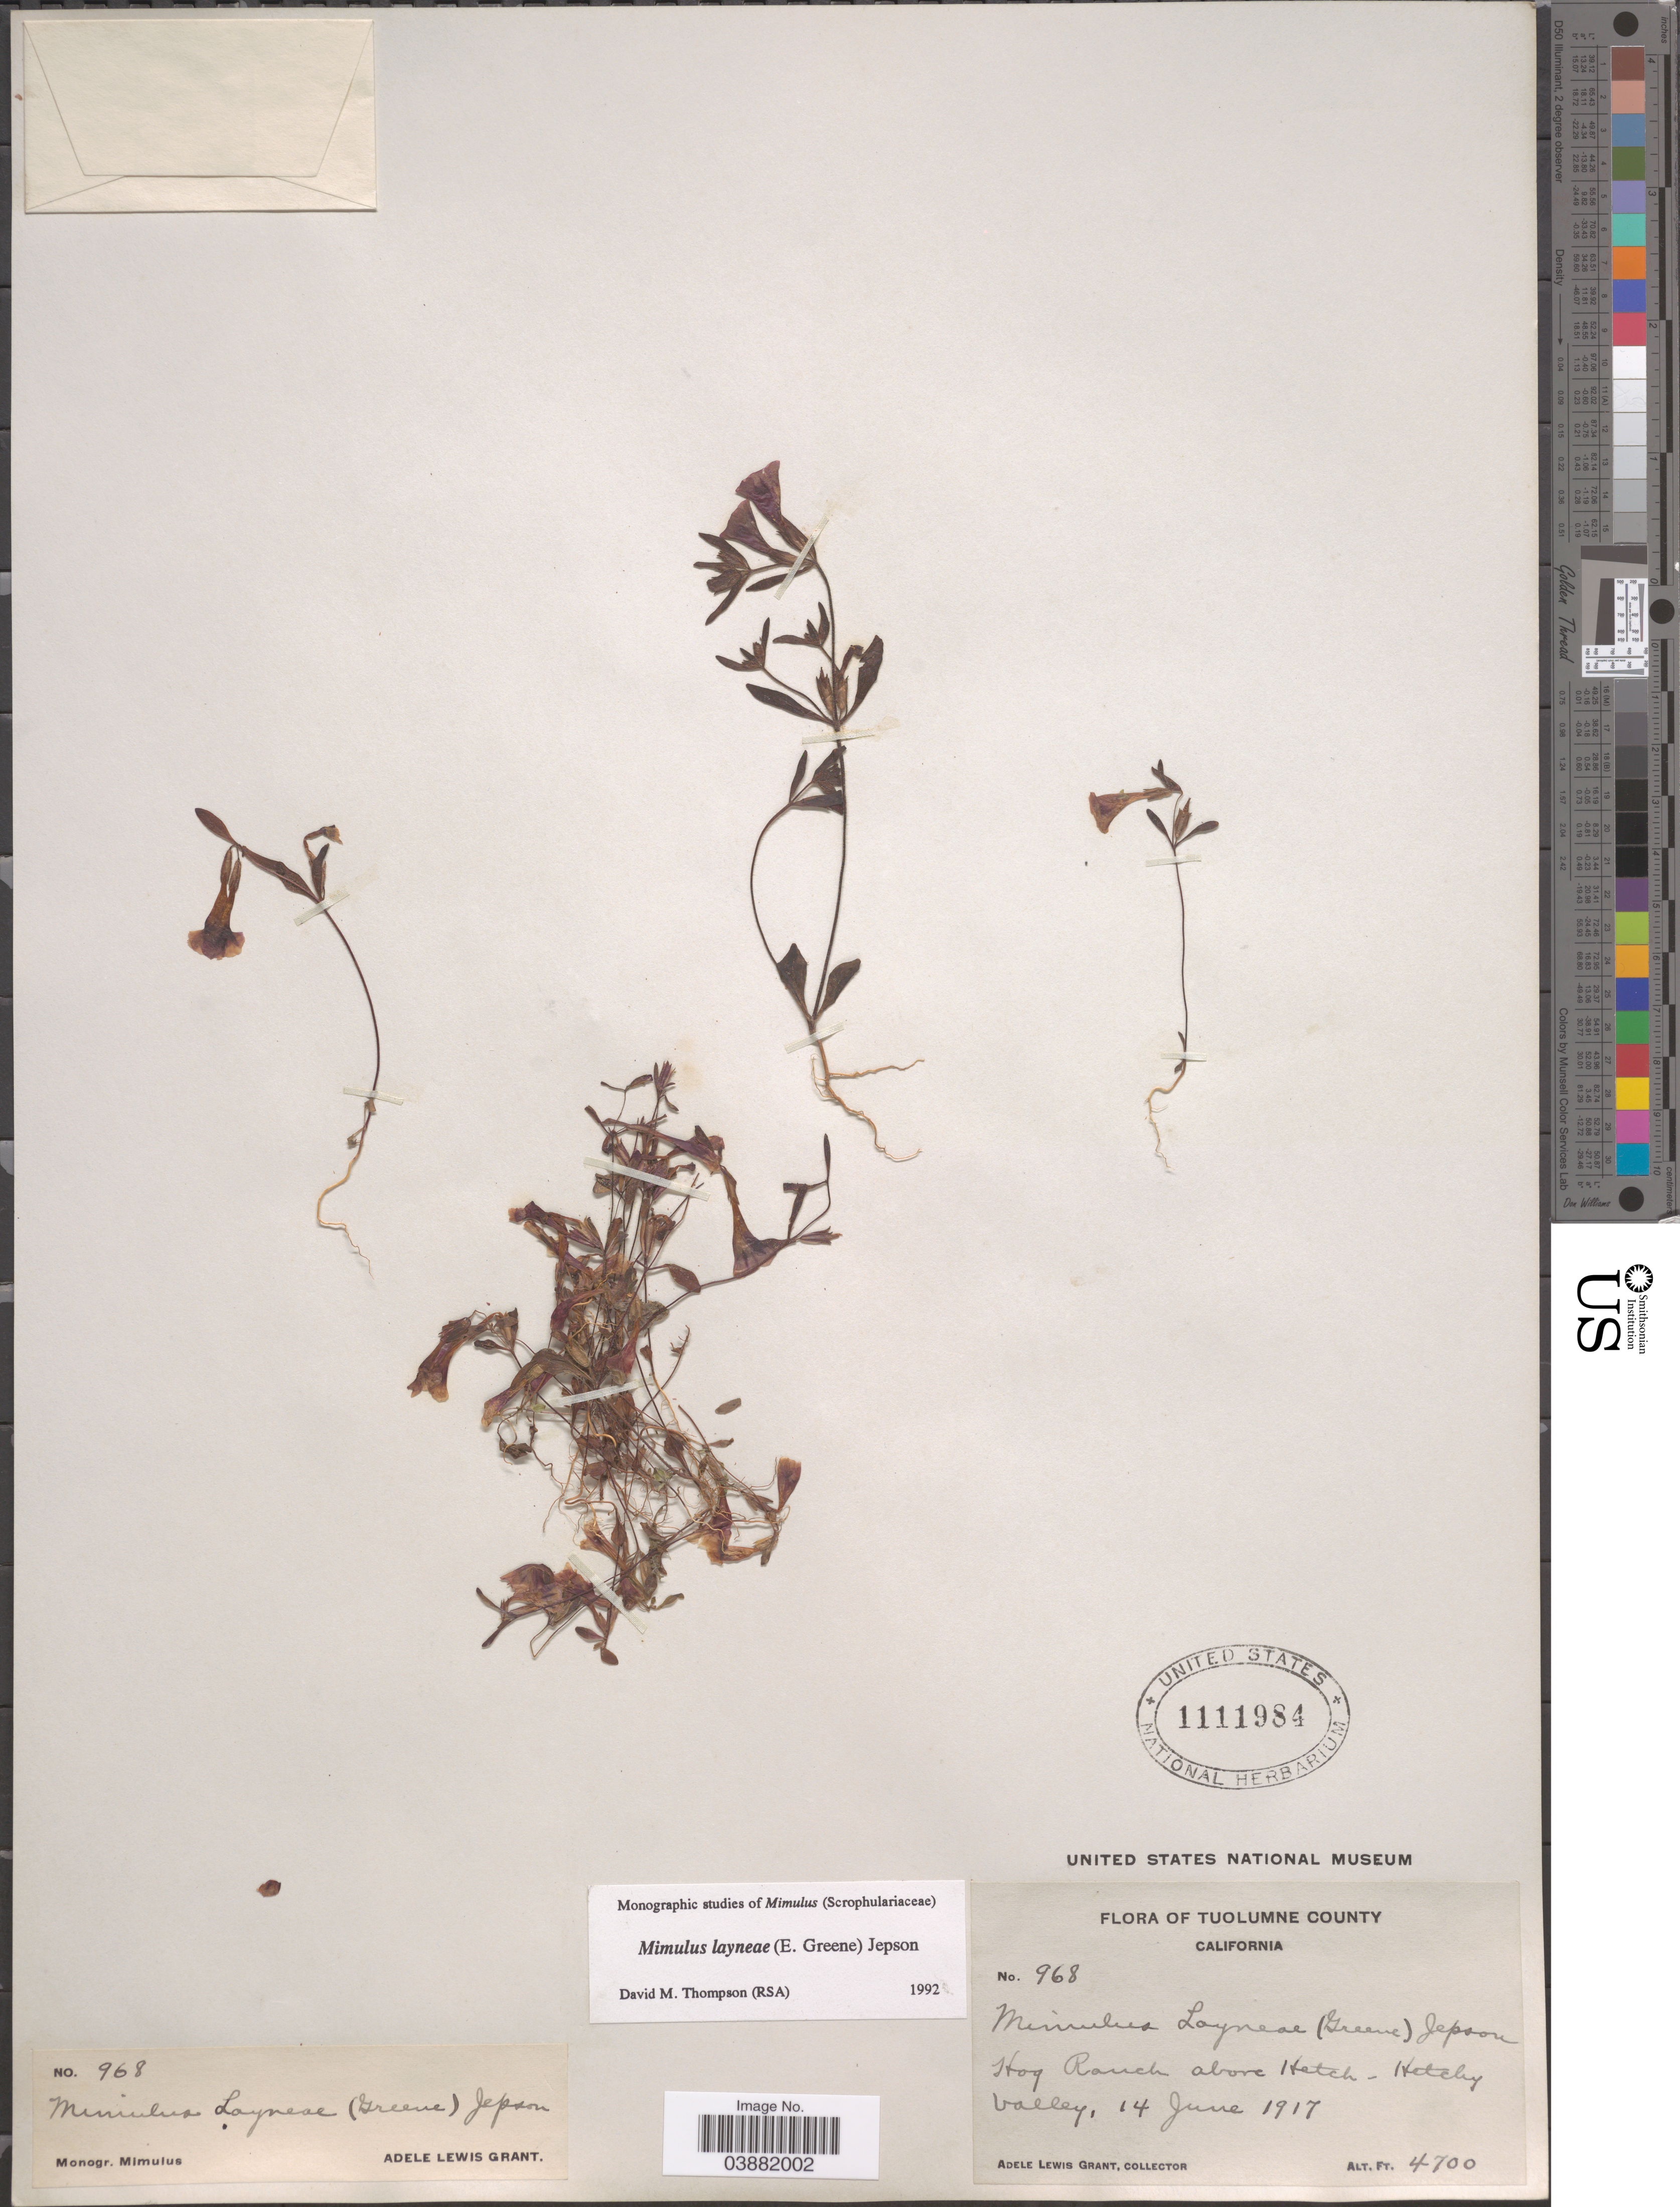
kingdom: Plantae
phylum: Tracheophyta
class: Magnoliopsida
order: Lamiales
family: Phrymaceae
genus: Mimulus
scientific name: Mimulus layneae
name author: (Greene) Jeps.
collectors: A. L. Grant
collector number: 968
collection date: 1917-06-14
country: United States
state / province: California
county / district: Tuolumne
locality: Tuolumne County. Hog Ranch above Hetch-Hecthy Valley.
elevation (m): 1433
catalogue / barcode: US 1111984